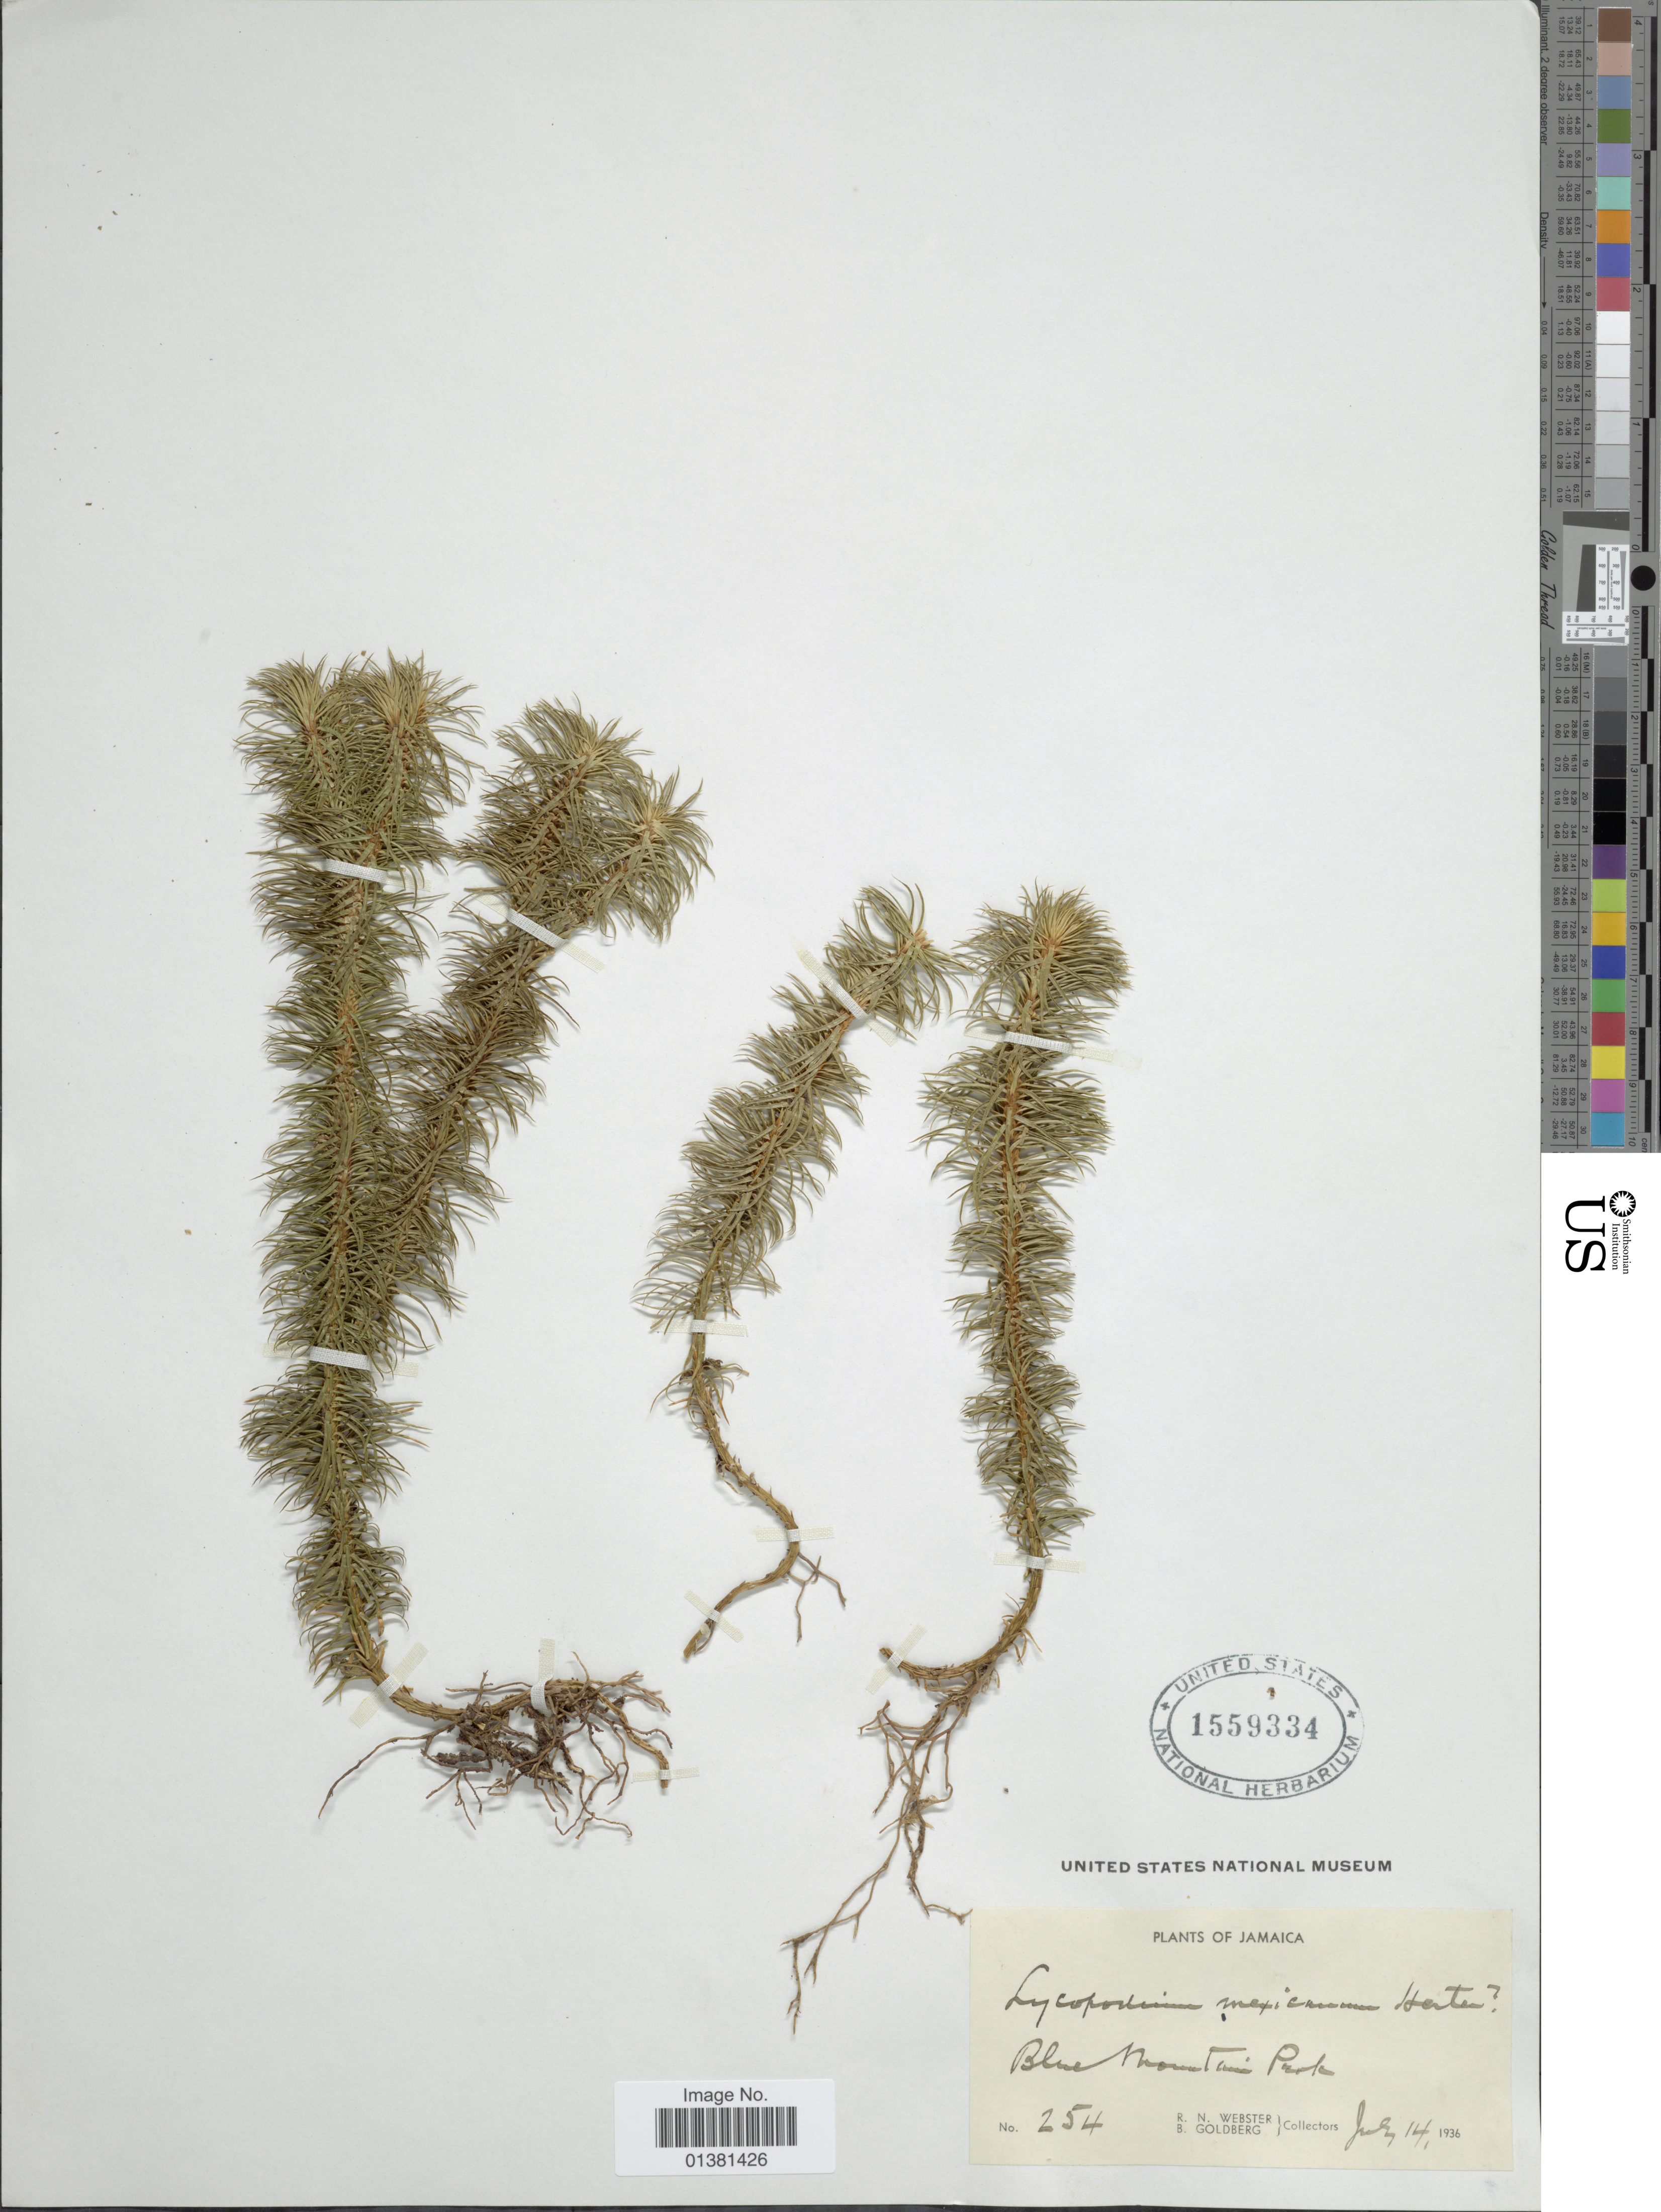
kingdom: Plantae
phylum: Tracheophyta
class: Lycopodiopsida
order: Lycopodiales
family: Lycopodiaceae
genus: Phlegmariurus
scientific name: Phlegmariurus mexicanus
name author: (Herter) B. Øllg.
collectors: R. N. Webster & B. Goldberg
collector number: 254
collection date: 1936-07-14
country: Jamaica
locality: Blue Mountain Park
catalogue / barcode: US 1559334